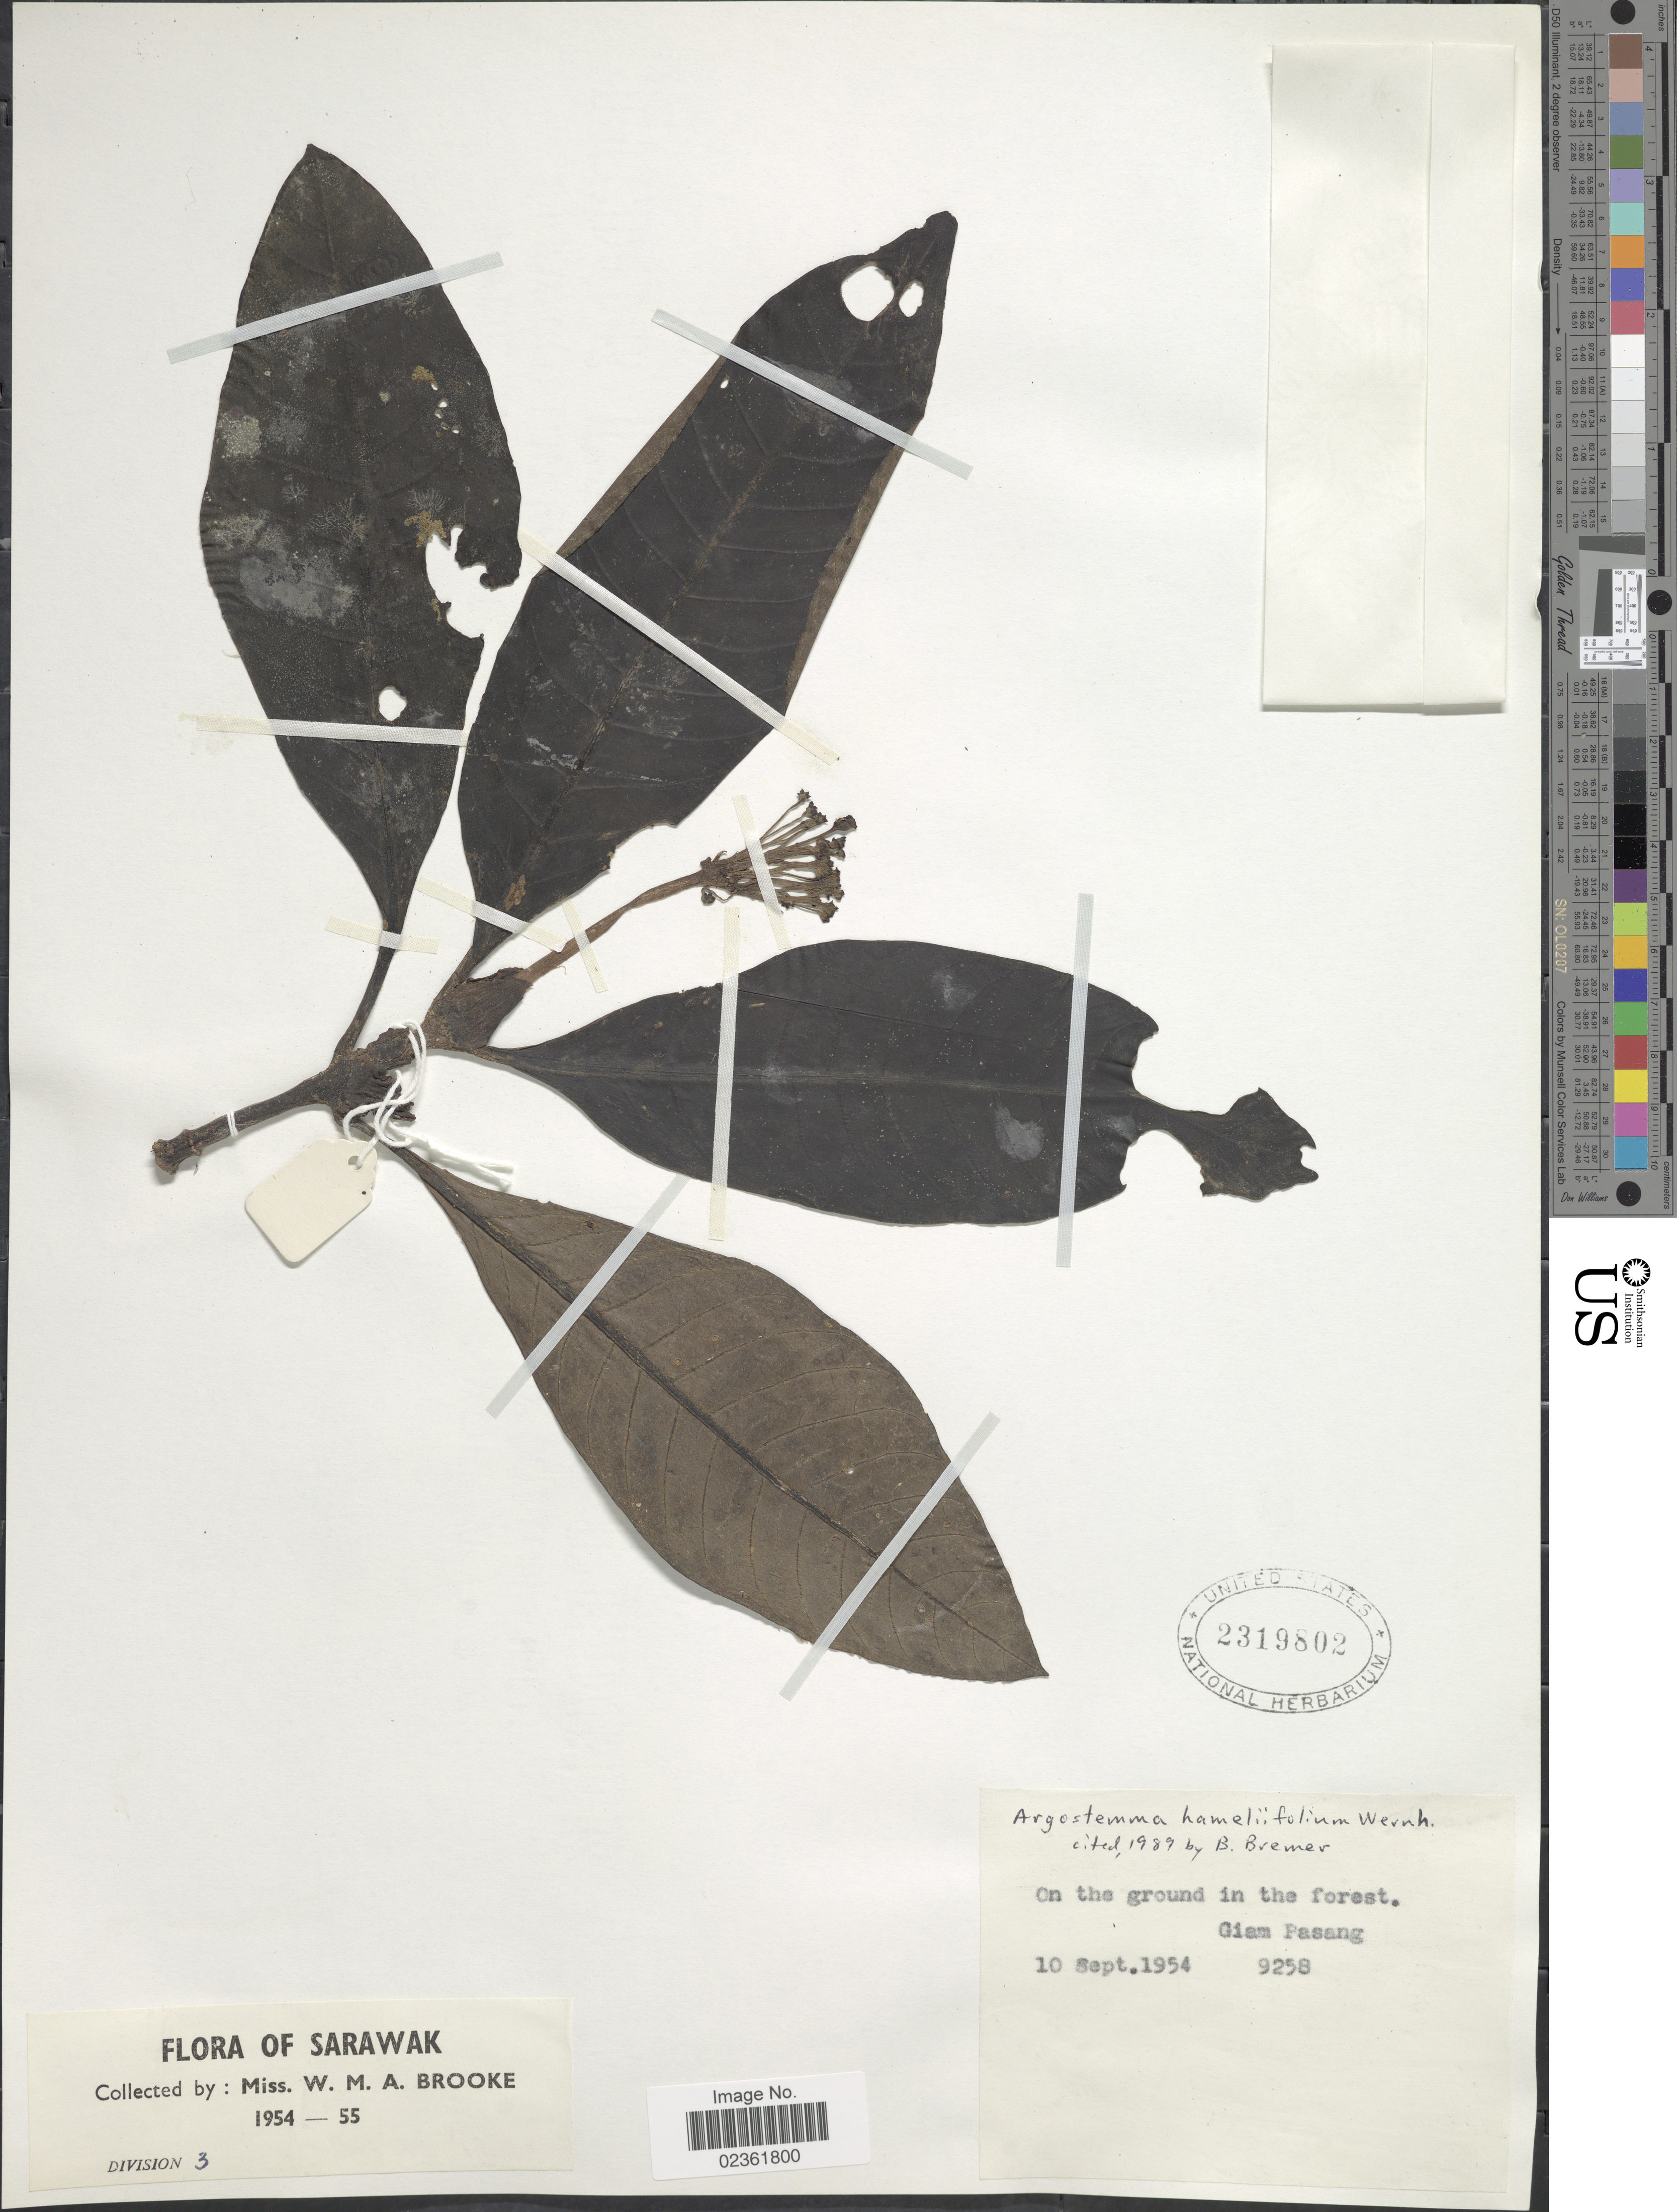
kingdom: Plantae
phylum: Tracheophyta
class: Magnoliopsida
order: Gentianales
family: Rubiaceae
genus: Argostemma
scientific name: Argostemma hameliifolium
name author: Wernham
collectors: W. Brooke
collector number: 9258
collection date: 1954-09-10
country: Malaysia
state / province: Sarawak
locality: On the ground in the forest, Giam Pasang.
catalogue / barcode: US 2319802